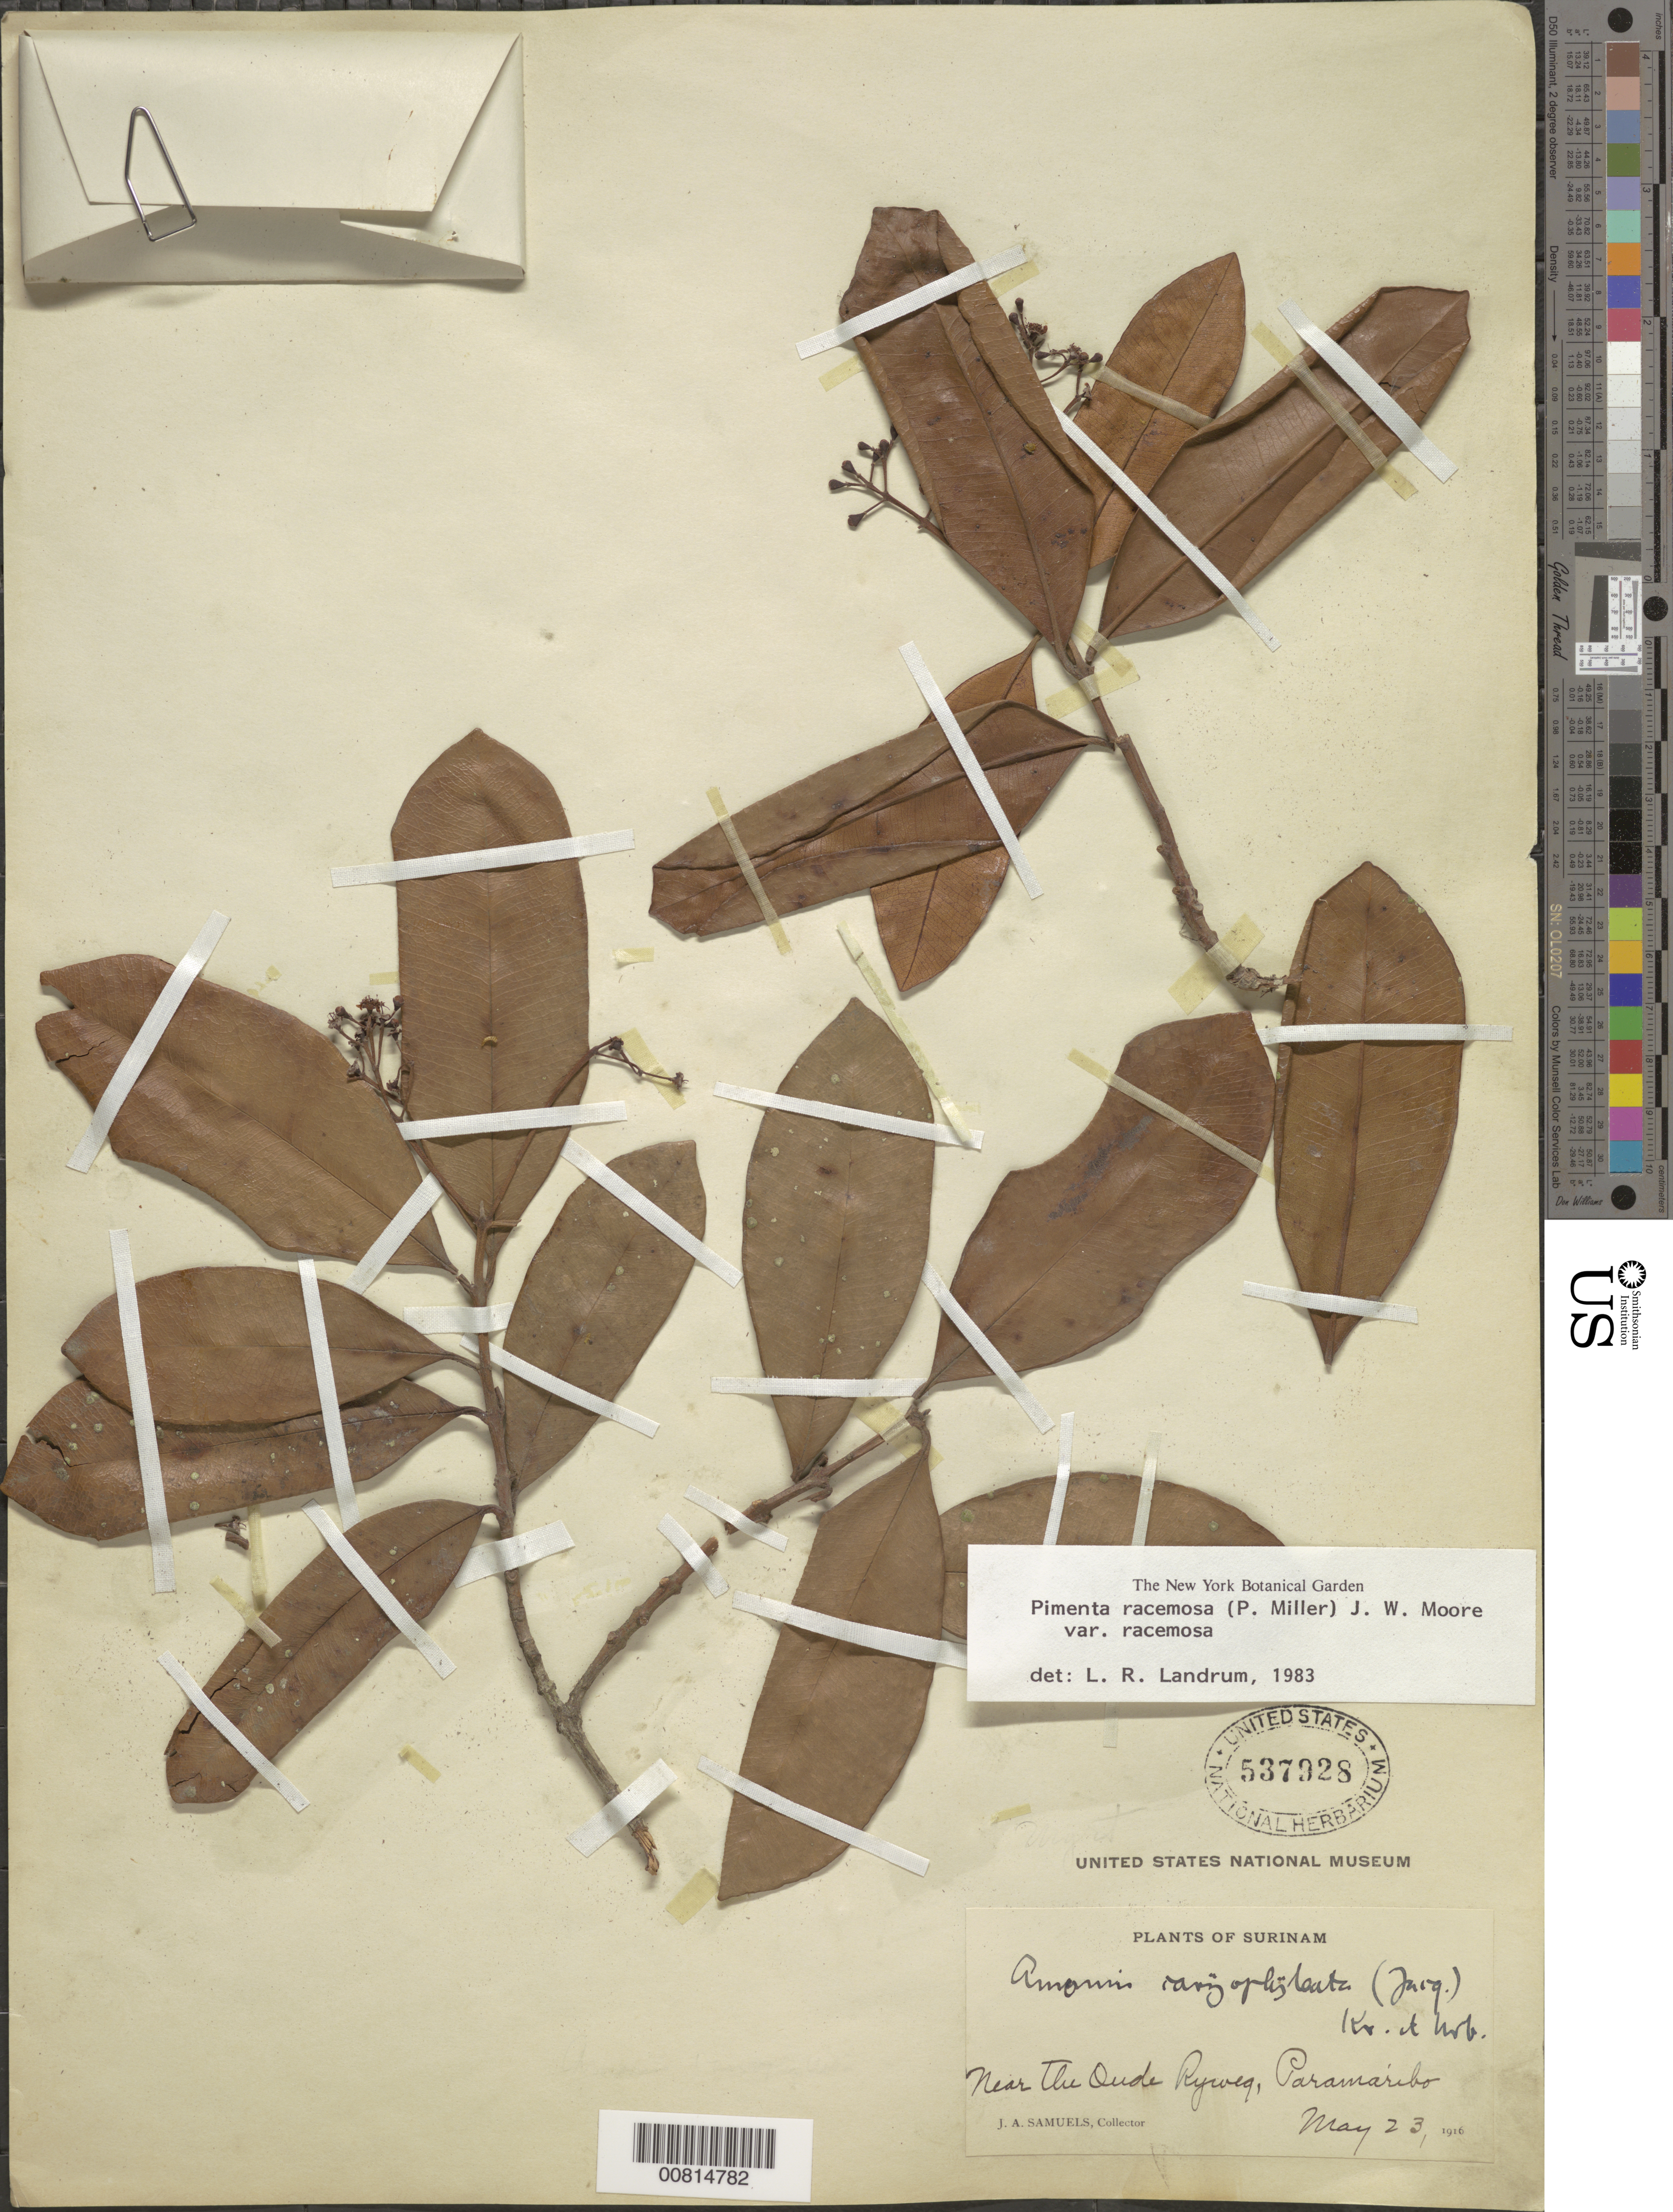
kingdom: Plantae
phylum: Tracheophyta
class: Magnoliopsida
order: Myrtales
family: Myrtaceae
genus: Pimenta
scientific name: Pimenta racemosa var. racemosa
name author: (Mill.) J.W. Moore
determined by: Landrum, L. R.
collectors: J. A. Samuels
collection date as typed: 23-May-16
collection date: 1916-05-23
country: Suriname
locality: Paramaribo, near Oude Ryweg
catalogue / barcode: US 537928